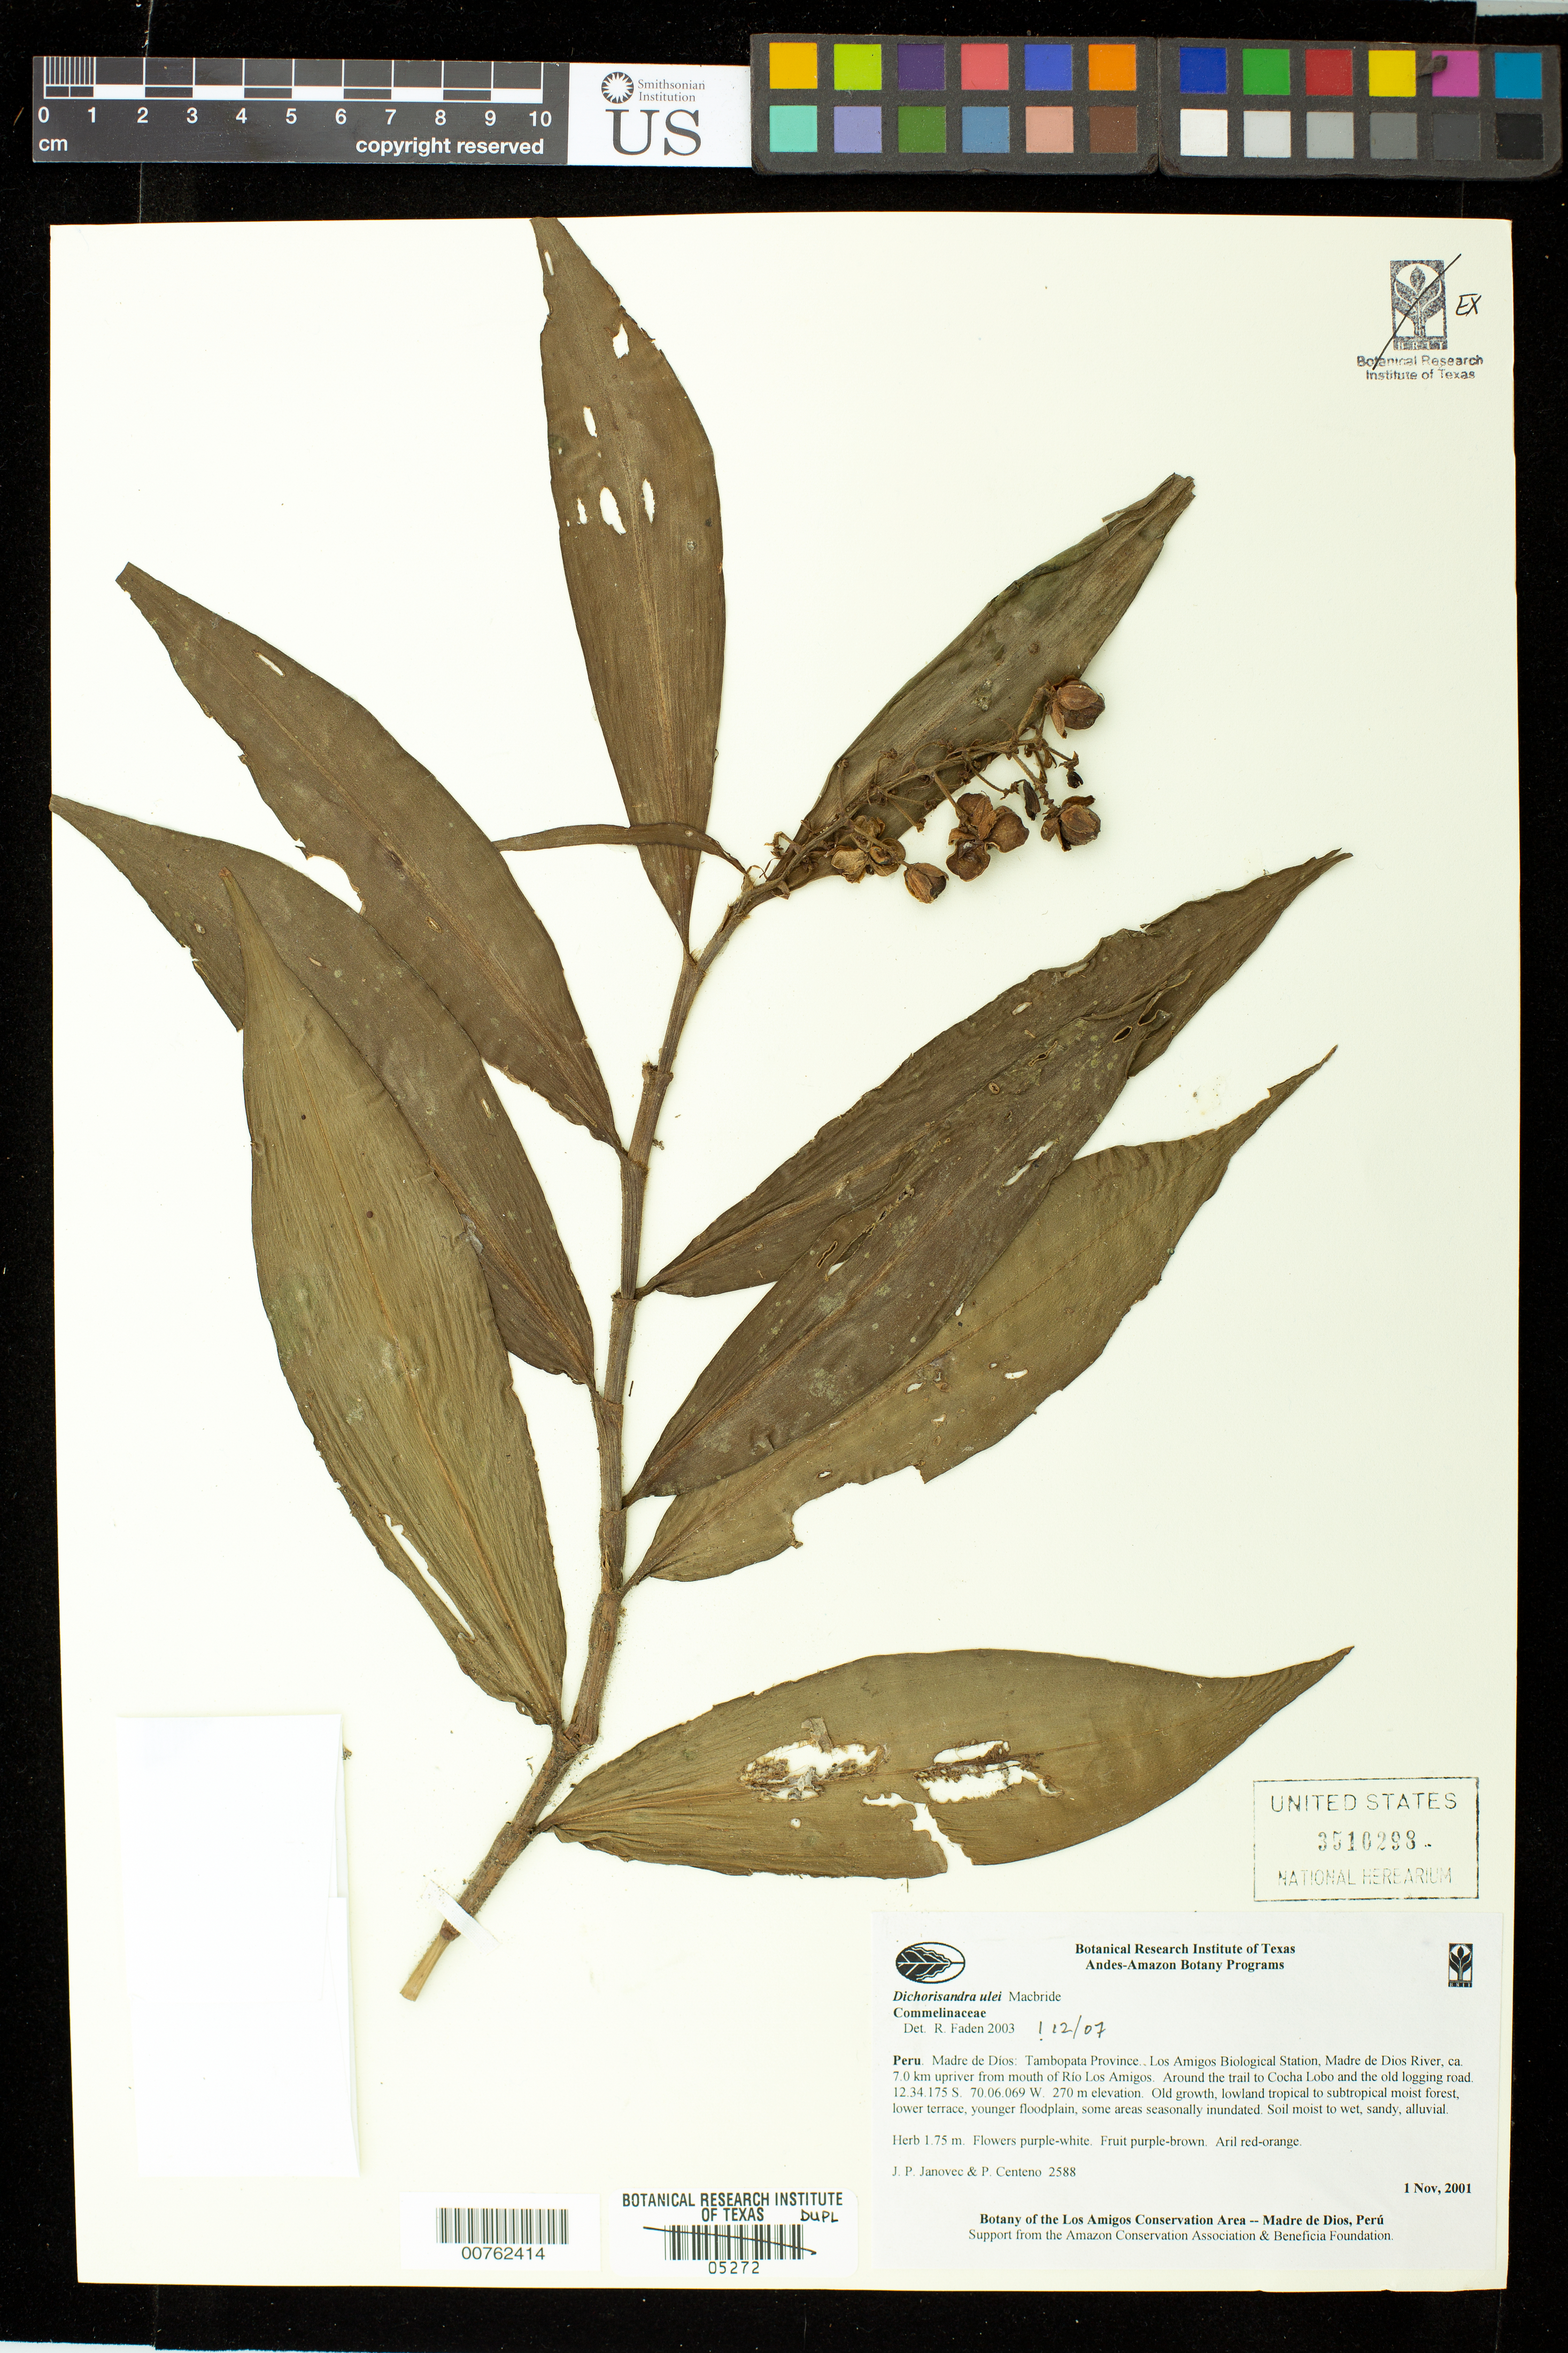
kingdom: Plantae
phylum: Tracheophyta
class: Liliopsida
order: Commelinales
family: Commelinaceae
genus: Dichorisandra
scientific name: Dichorisandra ulei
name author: J.F. Macbr.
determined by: Faden, Robert B., (US), Smithsonian Institution - National Museum of Natural History (UNITED STATES)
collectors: J. P. Janovec & P. Centeno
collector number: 2588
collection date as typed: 01 Nov 2001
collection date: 2001-11-01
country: Peru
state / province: Madre de Dios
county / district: Tambopata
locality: Los Amigos Biological Station, Madre de Dios River, ca. 7.0 km upriver from mouth of Rio Los Amigos. Around the trail to Cosha Lobo and the old logging road.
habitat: Old growth, lowland tropical to subtropical moist forest, lower terrace, younger floodplain, some areas seasonally inundated. Soil moist to wet, sandy, alluvial.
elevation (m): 270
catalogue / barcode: US 3510298